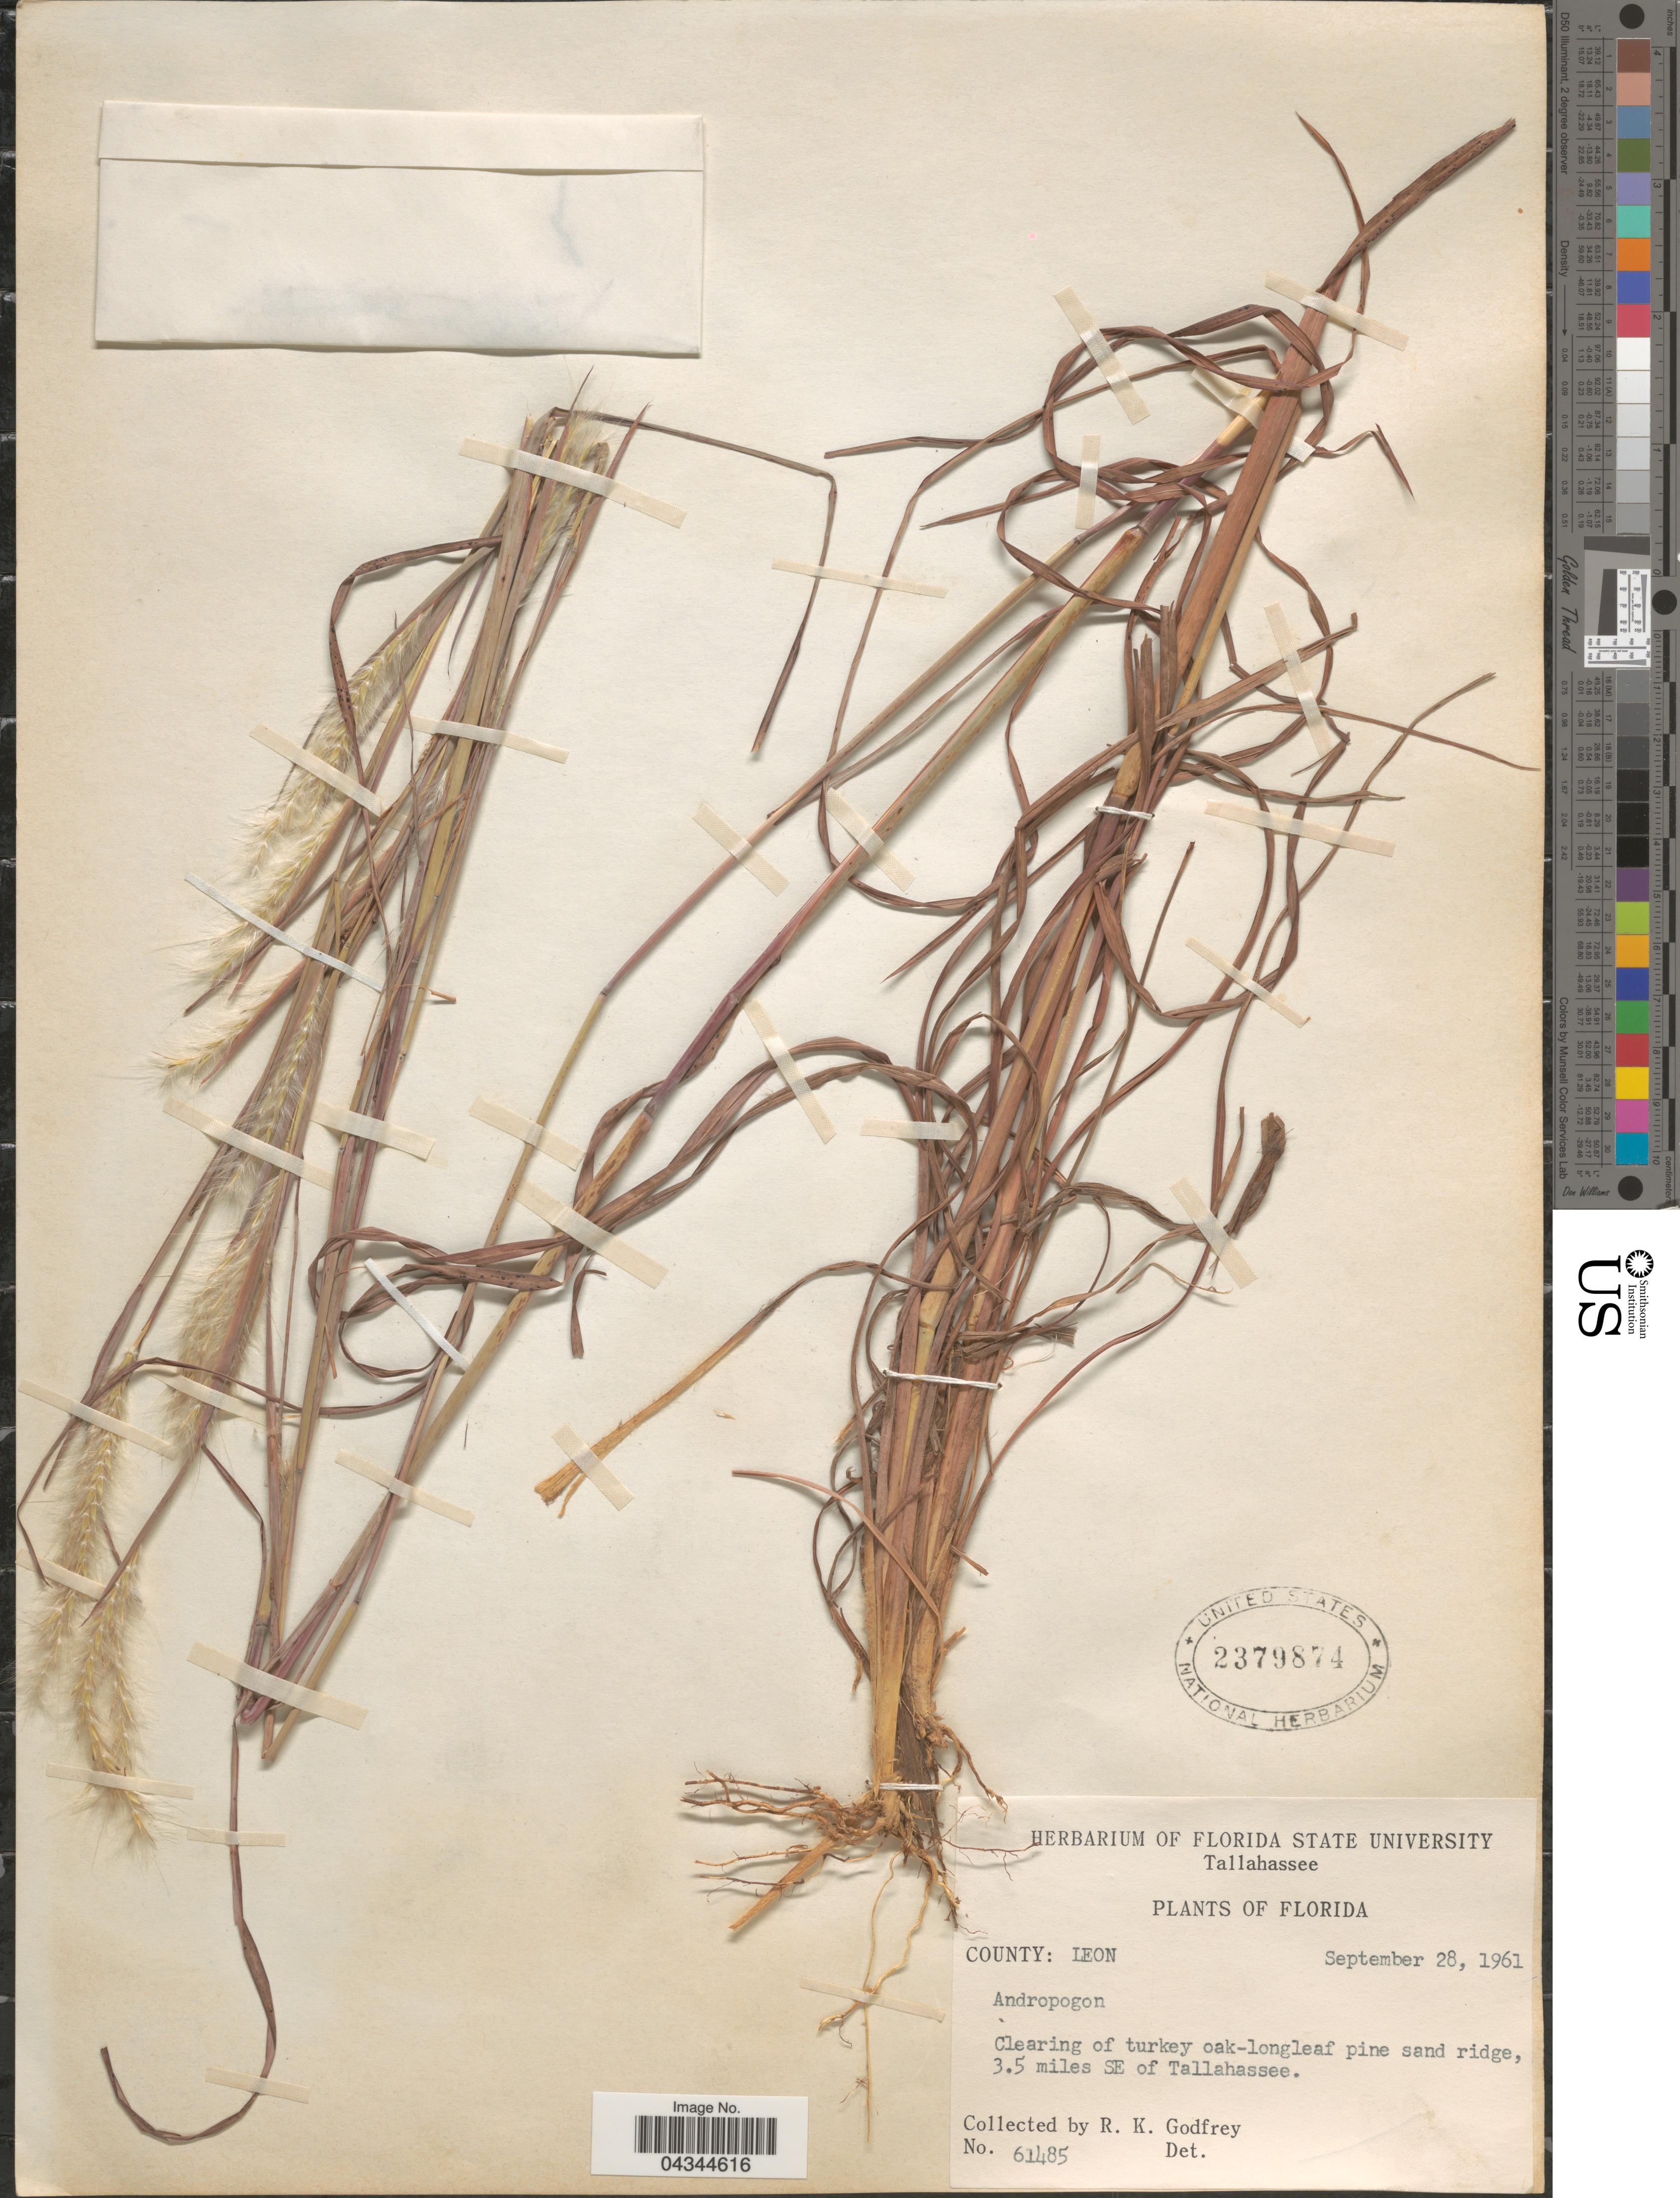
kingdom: Plantae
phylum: Tracheophyta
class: Liliopsida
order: Poales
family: Poaceae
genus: Andropogon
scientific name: Andropogon sp.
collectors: R. K. Godfrey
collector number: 61485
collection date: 1961-09-28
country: United States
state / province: Florida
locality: County: Leon. 3.5 miles SE of Tallahassee.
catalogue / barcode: US 2379874